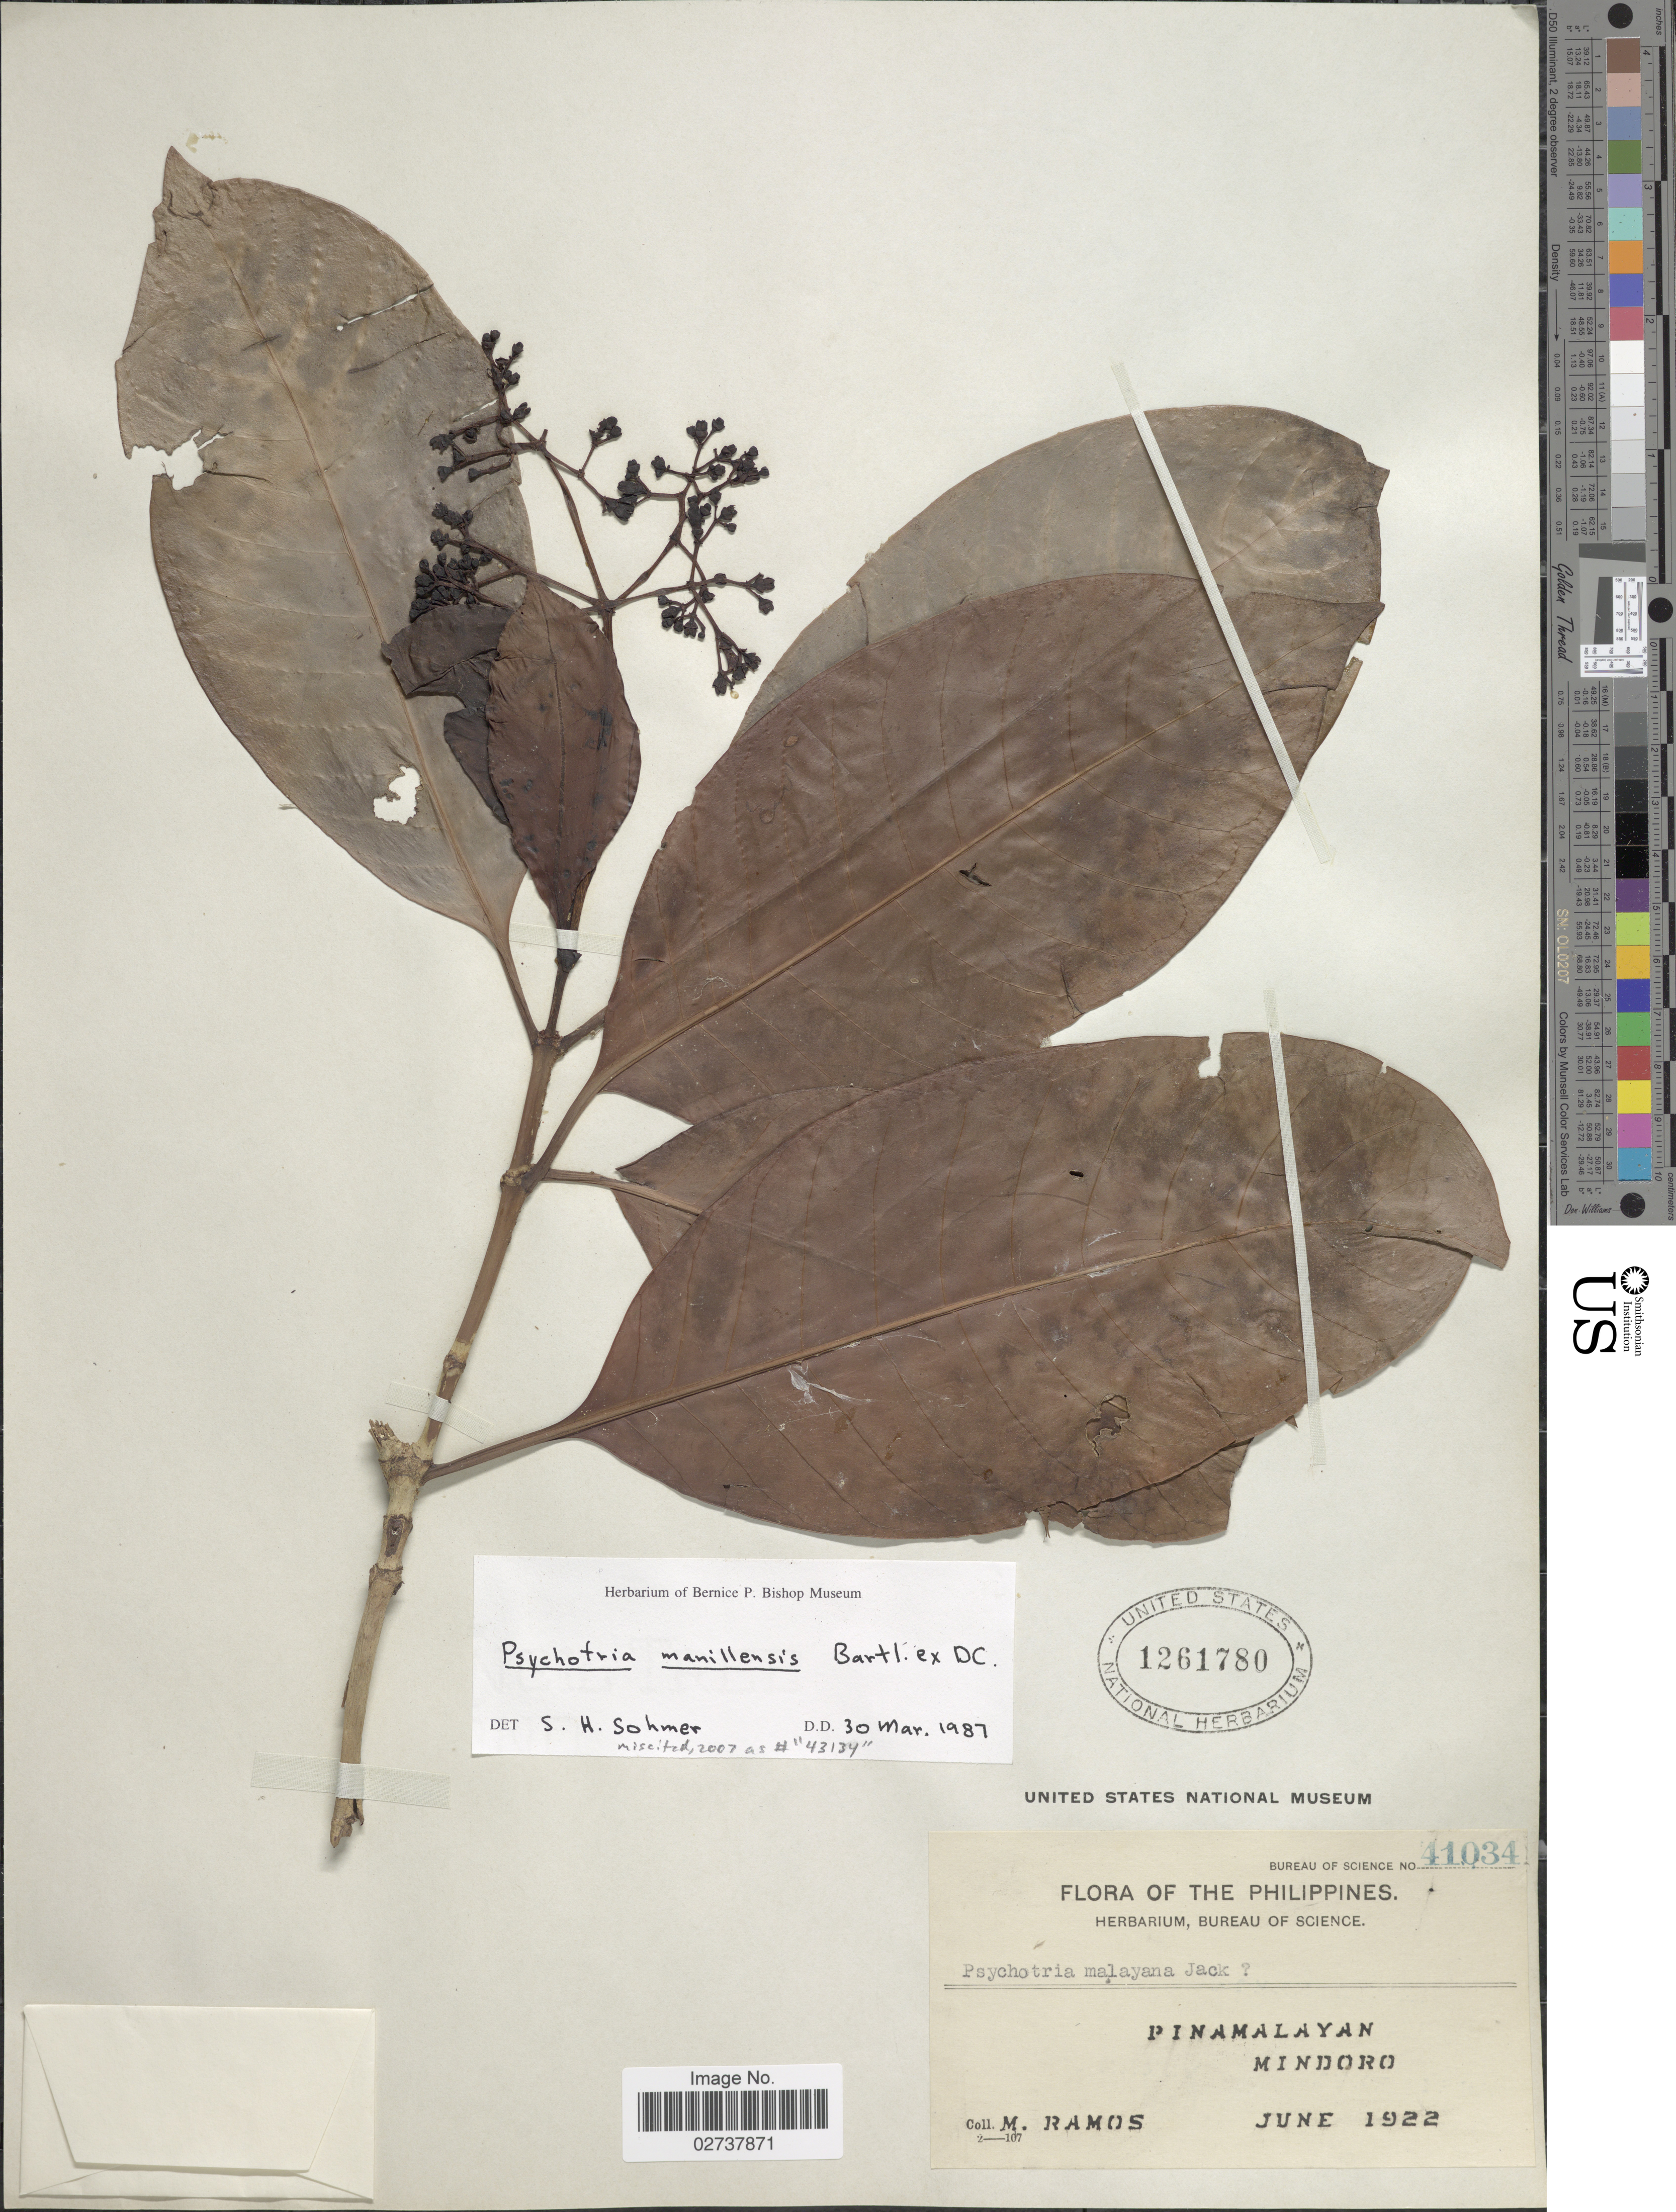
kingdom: Plantae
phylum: Tracheophyta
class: Magnoliopsida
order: Gentianales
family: Rubiaceae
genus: Psychotria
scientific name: Psychotria manillensis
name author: Bartl. ex DC.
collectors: M. Ramos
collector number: Bureau of Science 41034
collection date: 1922-06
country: Philippines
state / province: Mimaropa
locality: Pinamalayan, Mindoro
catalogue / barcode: US 1261780